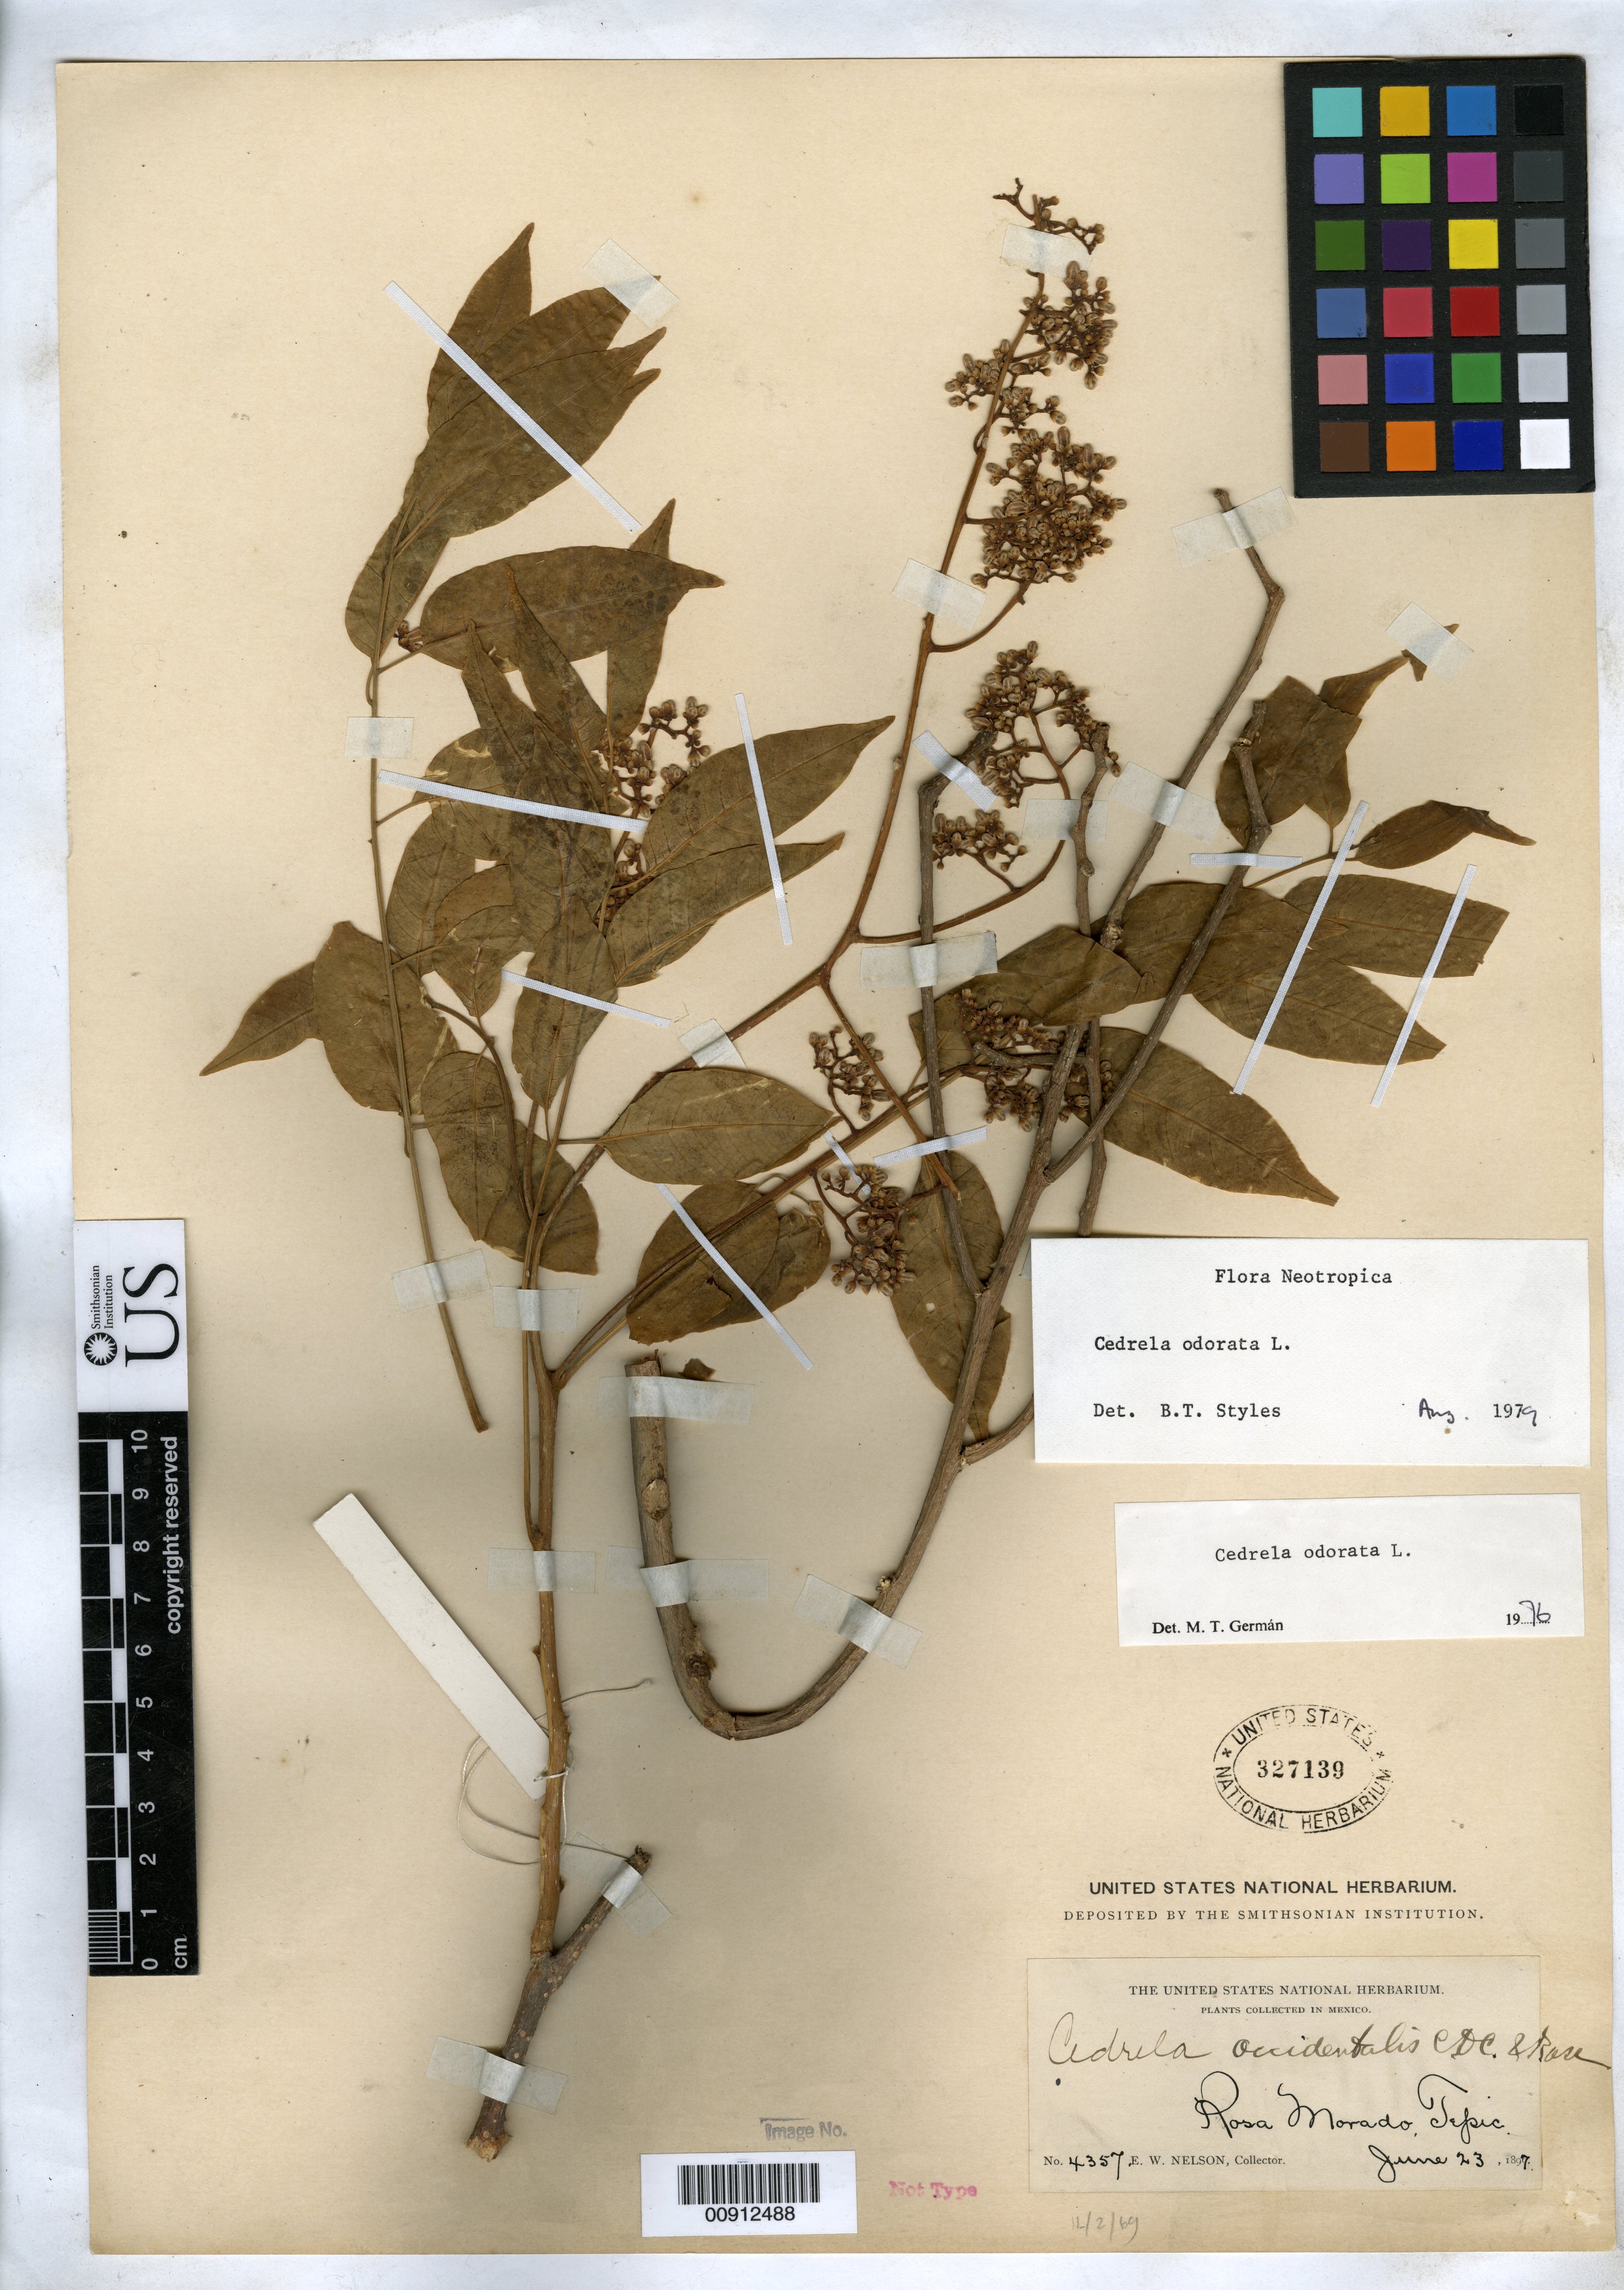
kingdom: Plantae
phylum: Tracheophyta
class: Magnoliopsida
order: Sapindales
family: Meliaceae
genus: Cedrela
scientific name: Cedrela occidentalis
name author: C. DC. & Rose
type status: Syntype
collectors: E. W. Nelson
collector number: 4357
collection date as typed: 23 Jun 1897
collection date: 1897-06-23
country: Mexico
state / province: Nayarit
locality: Rosa Morada, Tepic.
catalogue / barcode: US 327139